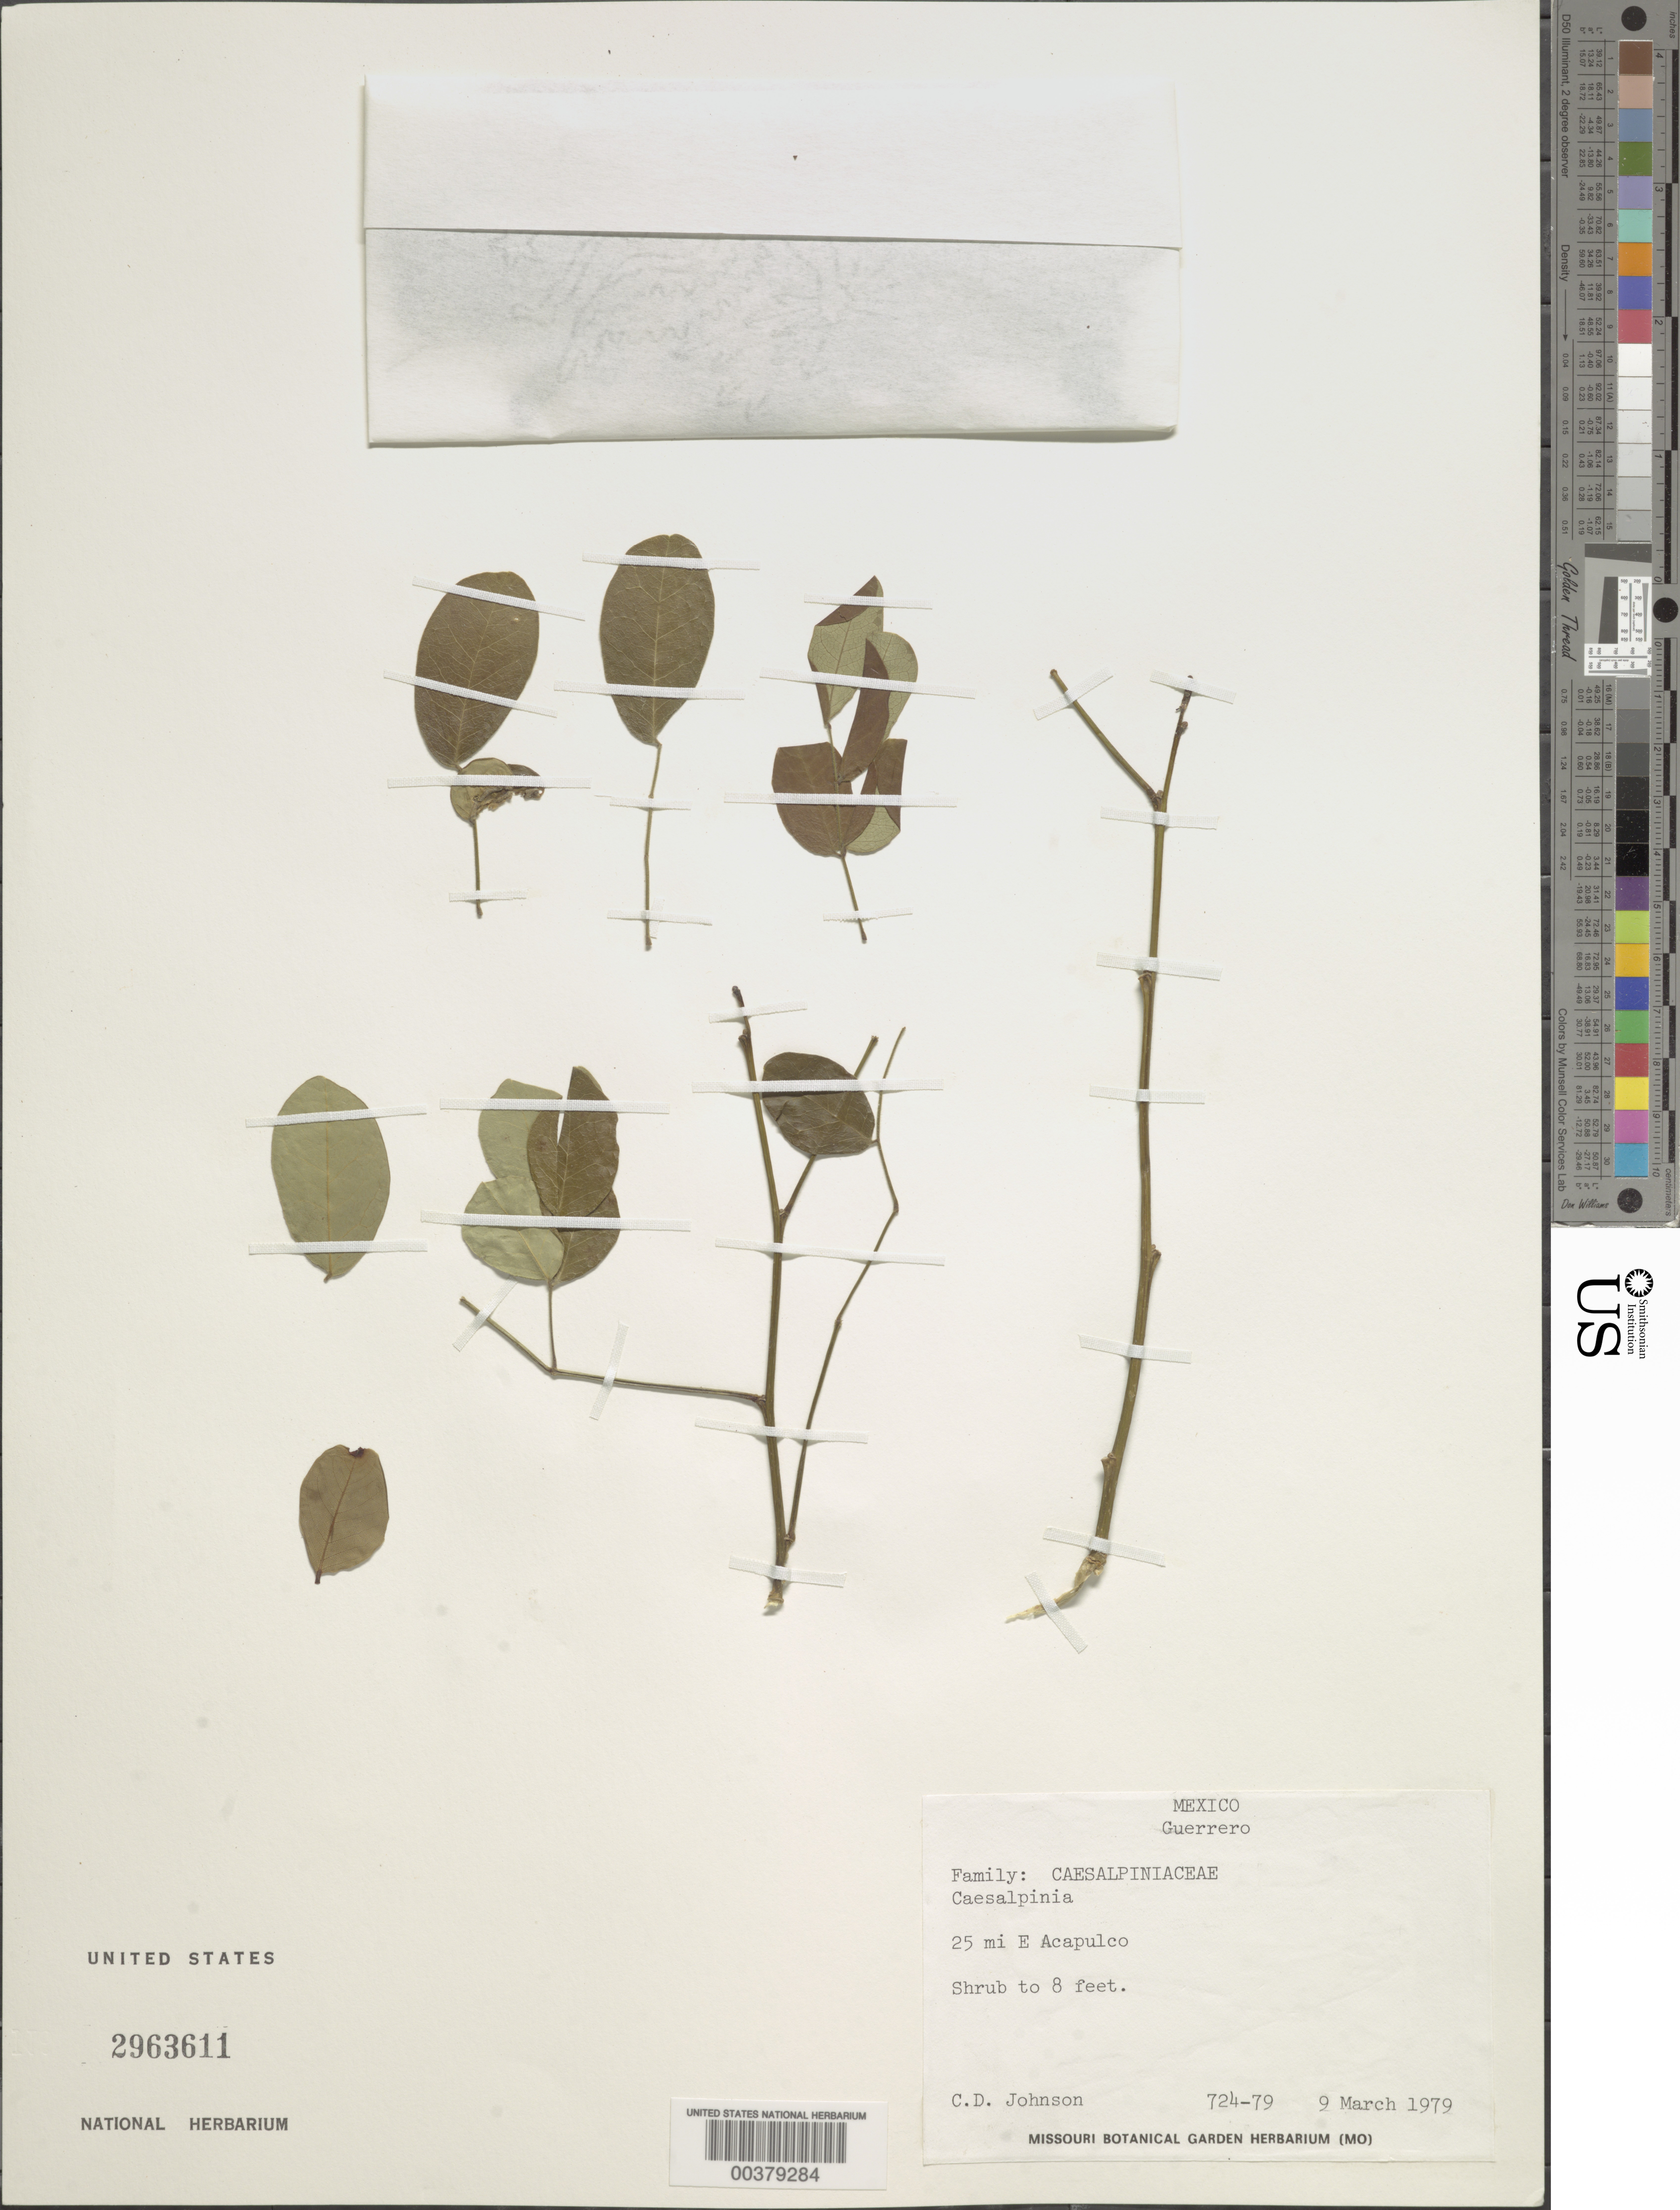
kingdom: Plantae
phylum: Tracheophyta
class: Magnoliopsida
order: Fabales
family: Fabaceae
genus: Caesalpinia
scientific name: Caesalpinia sp.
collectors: C. D. Johnson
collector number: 724-79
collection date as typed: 09 Mar 1979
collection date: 1979-03-09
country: Mexico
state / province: Guerrero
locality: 25 mi E of Acapulco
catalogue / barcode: US 2963611